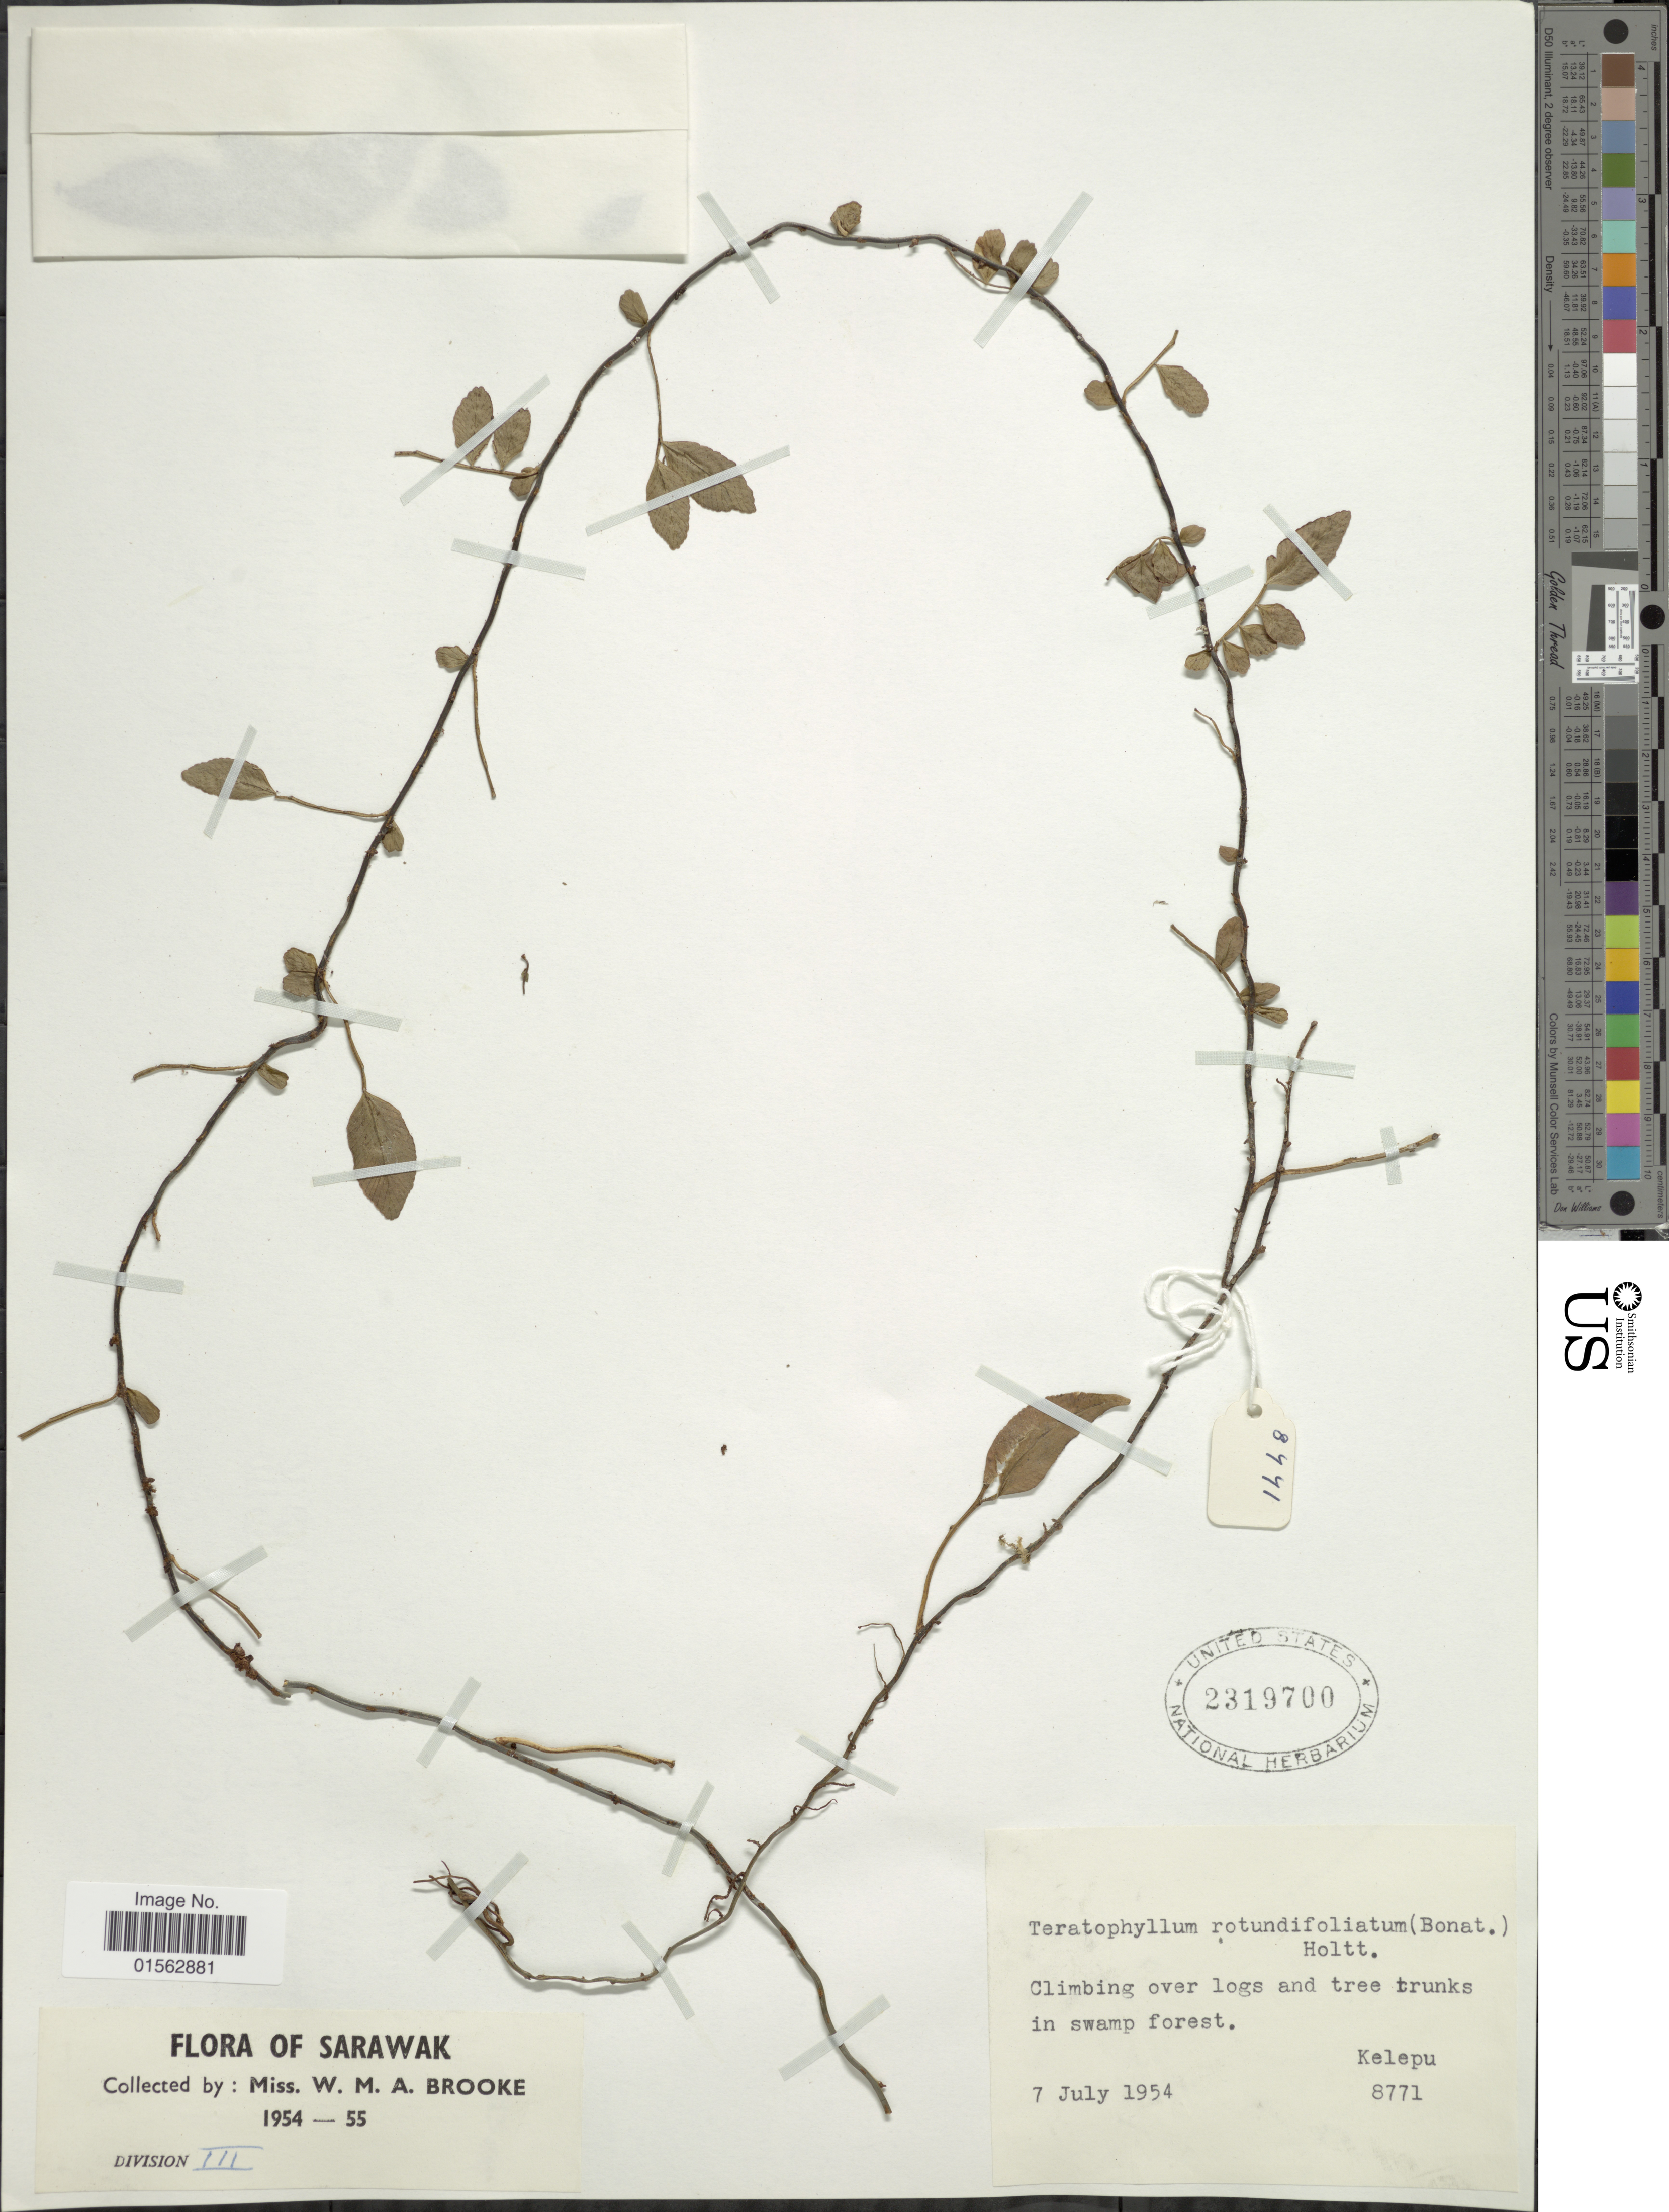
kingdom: Plantae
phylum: Tracheophyta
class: Polypodiopsida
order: Polypodiales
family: Dryopteridaceae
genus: Teratophyllum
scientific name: Teratophyllum rotundifoliatum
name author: (Bonap.) Holttum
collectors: W. Brooke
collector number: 8771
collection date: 1954-07-07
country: Malaysia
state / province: Sarawak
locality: Climbing over logs and tree trunks in swamp forest, Kelepu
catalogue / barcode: US 2319700